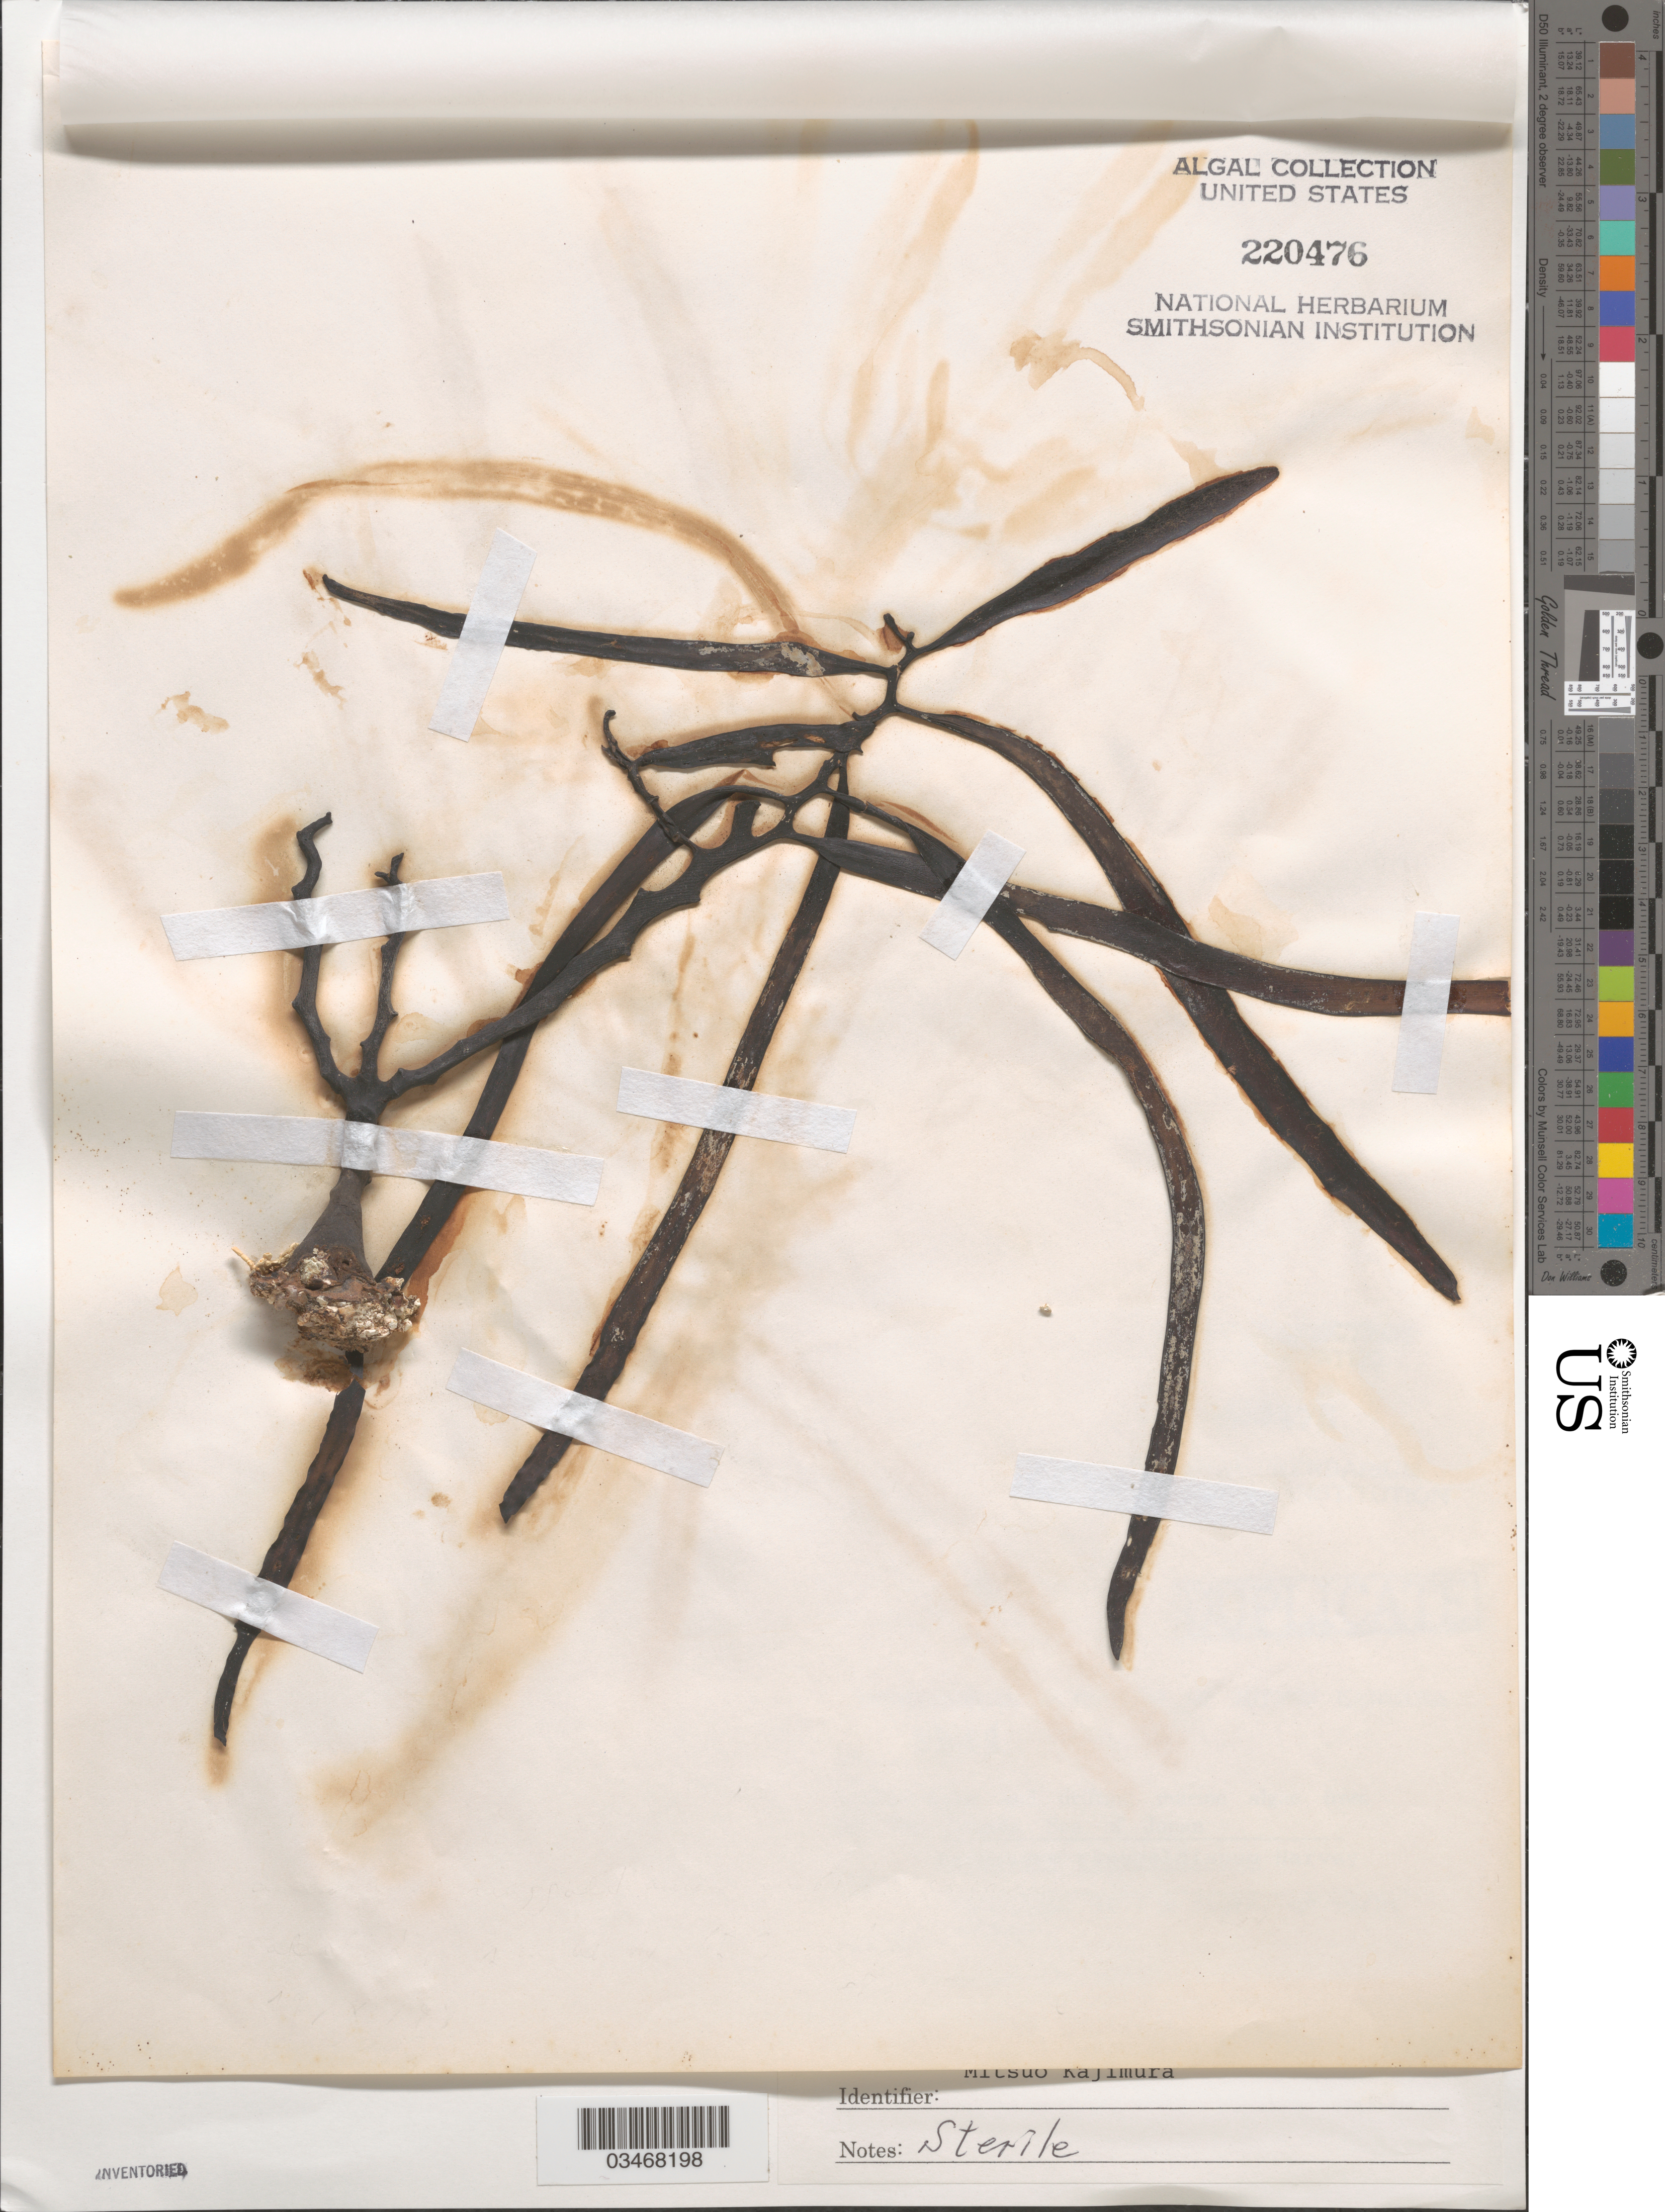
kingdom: Chromista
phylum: Ochrophyta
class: Phaeophyceae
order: Fucales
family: Sargassaceae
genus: Sargassum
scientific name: Sargassum ringgoldianum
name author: Harv.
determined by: Kajimura, Mitsuo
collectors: M. Kajimura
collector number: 3544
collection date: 1993-10-19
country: Japan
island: Oki Islands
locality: Takatori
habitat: On rocky bottom.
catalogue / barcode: US 220476